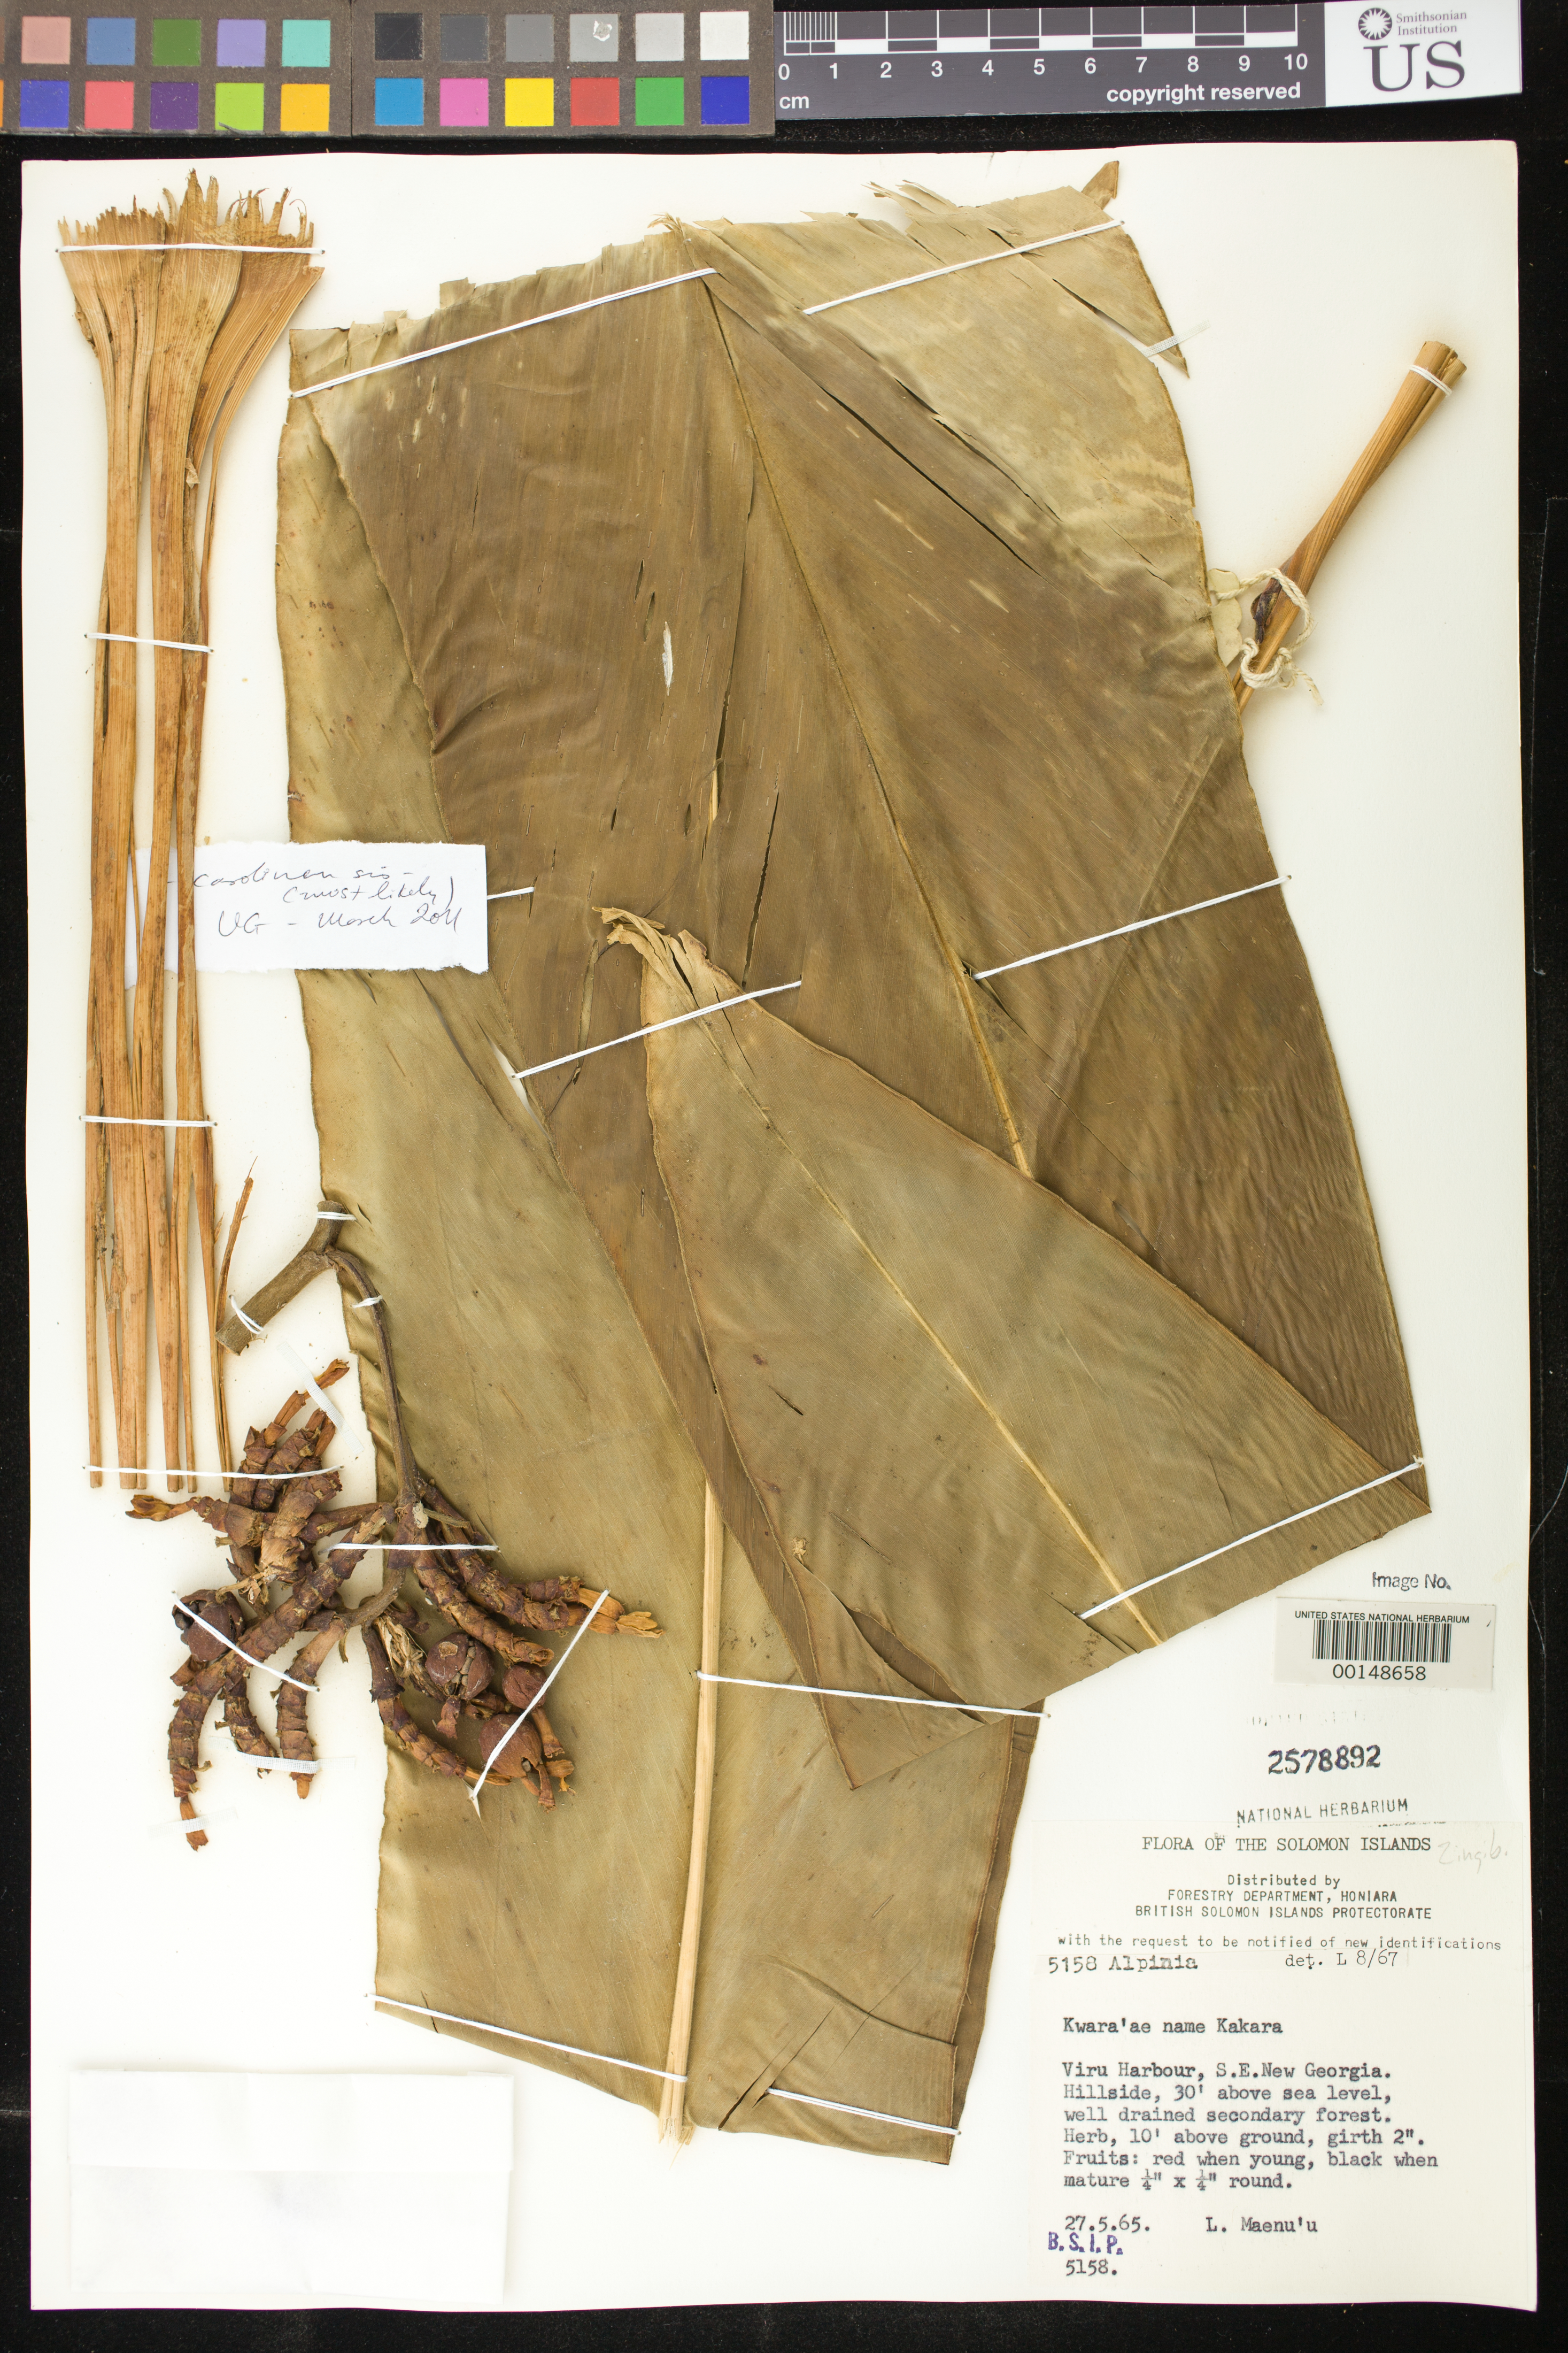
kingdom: Plantae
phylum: Tracheophyta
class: Liliopsida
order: Zingiberales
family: Zingiberaceae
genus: Alpinia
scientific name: Alpinia sp.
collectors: L. Maenu'u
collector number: B.s.i.p. 5158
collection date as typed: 27 May 1965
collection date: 1965-05-27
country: Solomon Islands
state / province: Western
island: New Georgia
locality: Viru harbour, SE new georgia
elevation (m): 9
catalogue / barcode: US 2578892